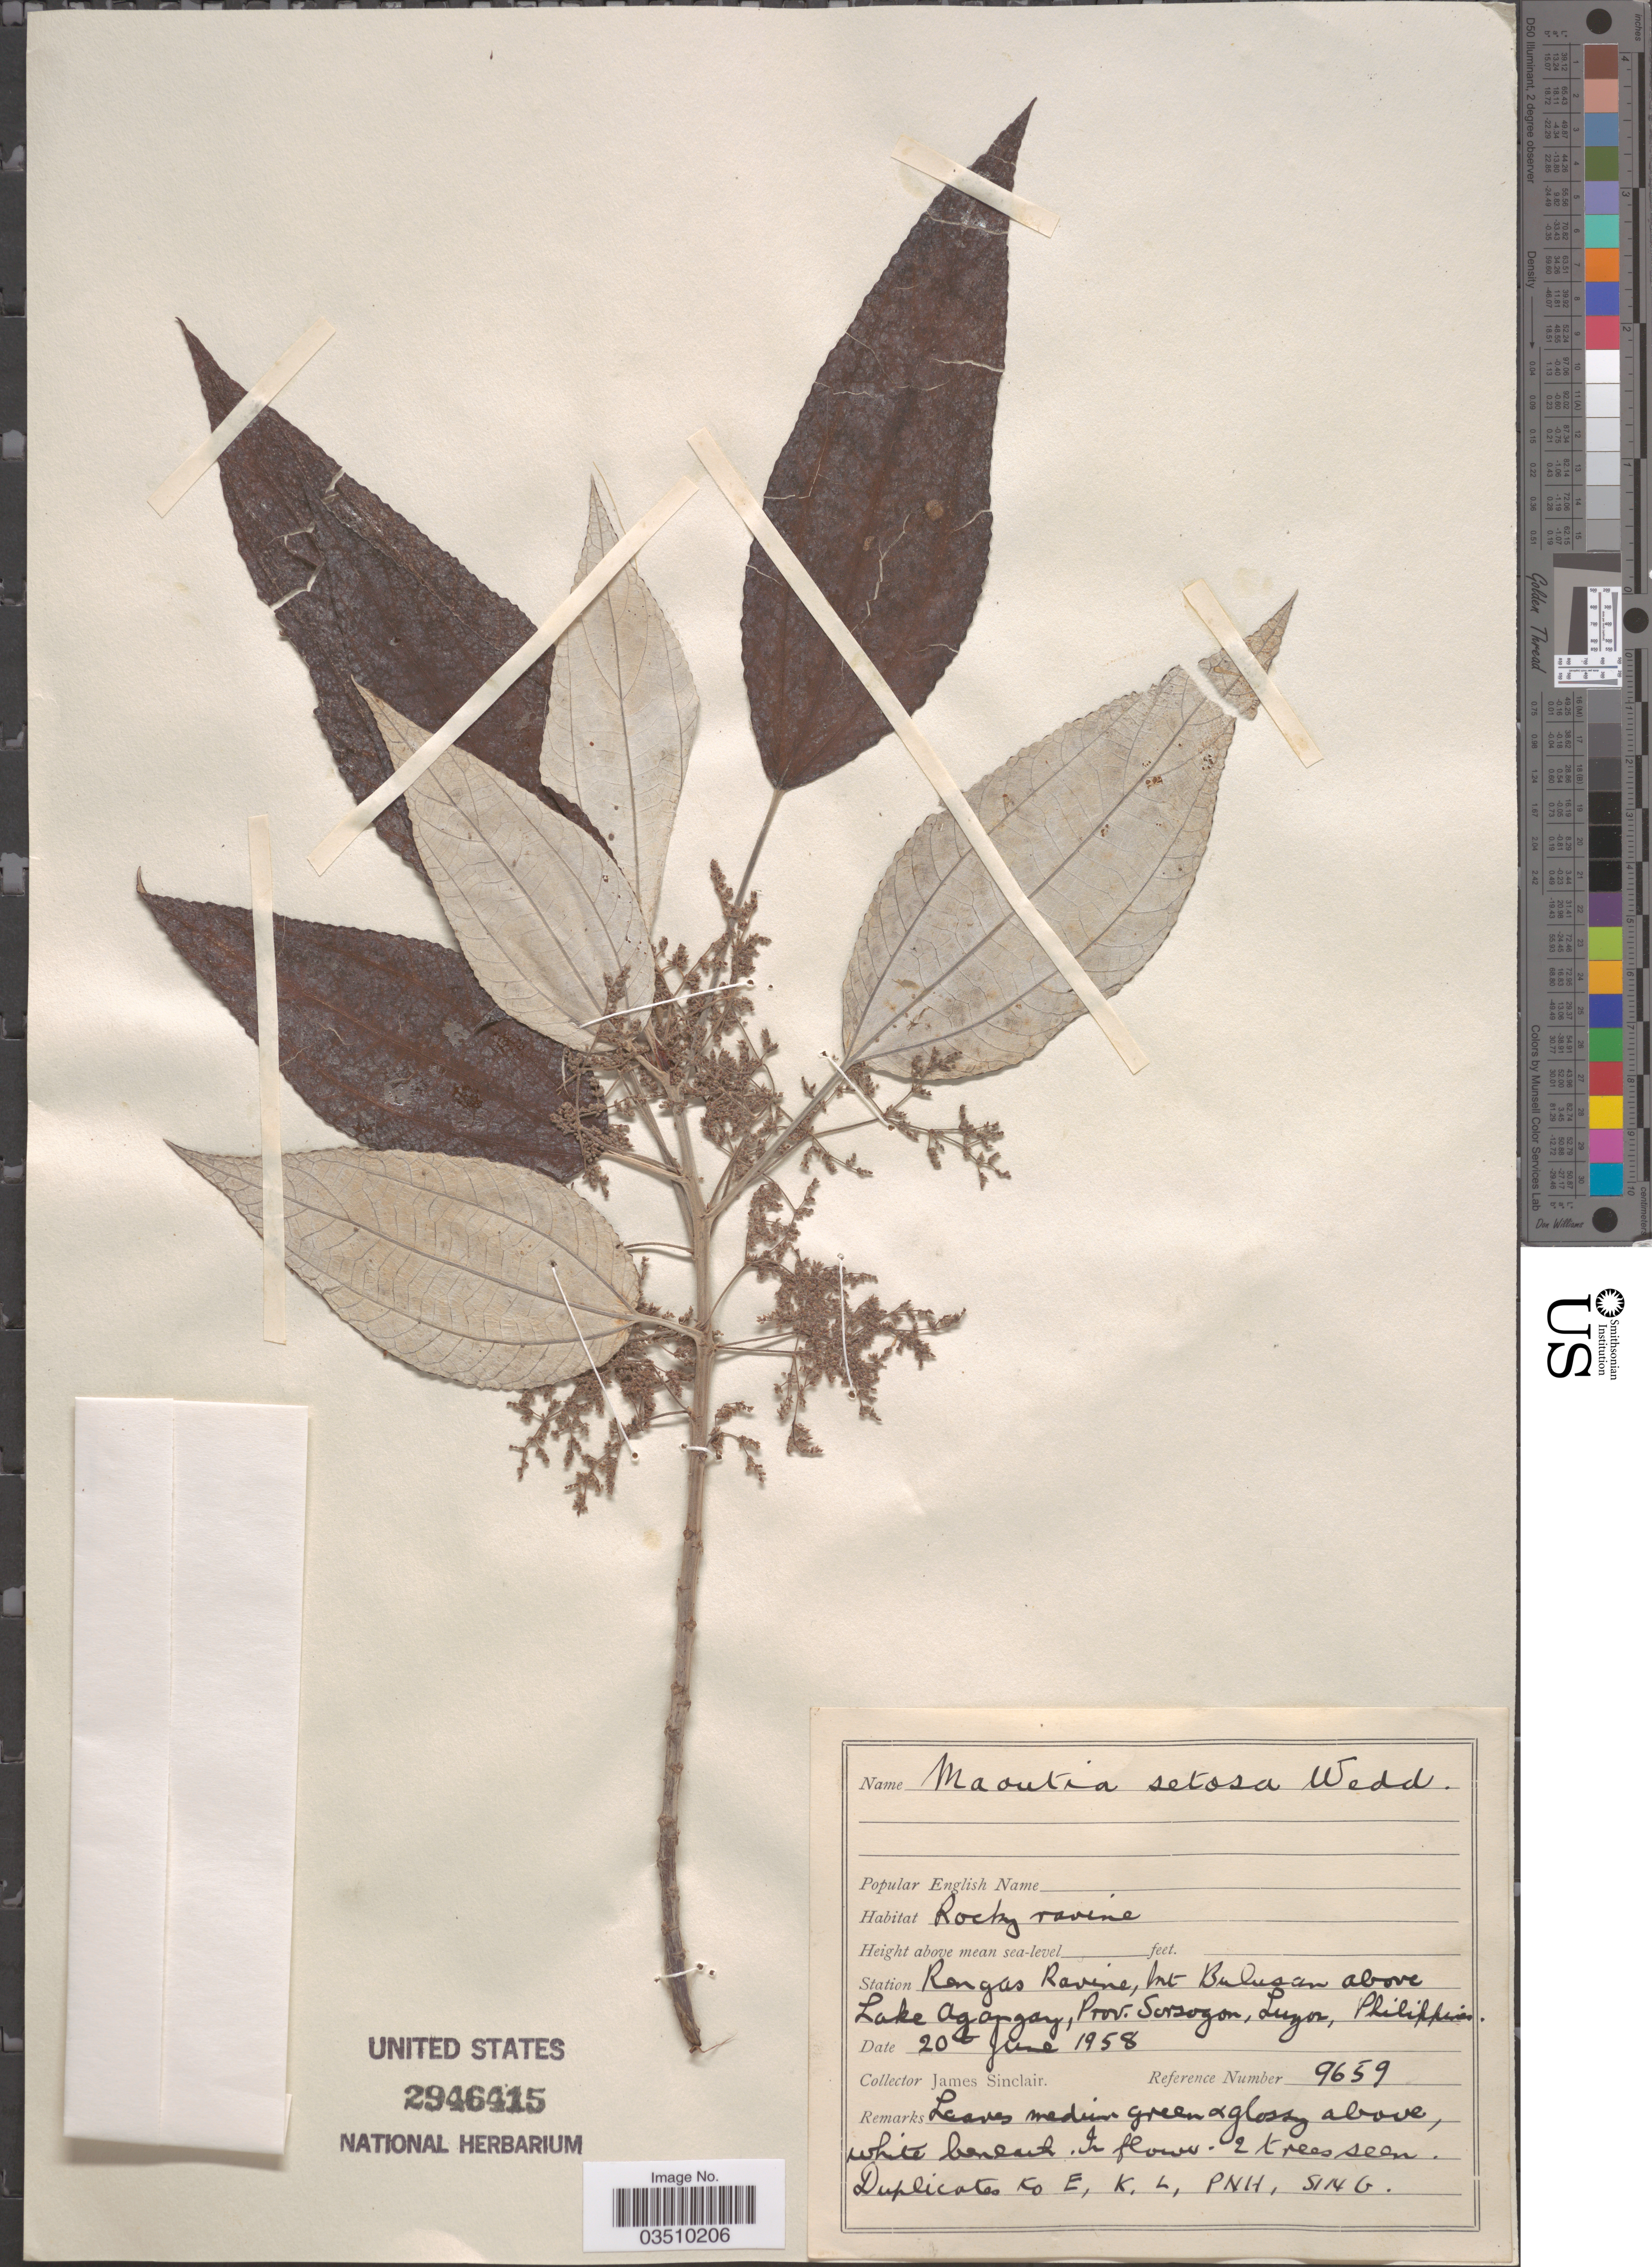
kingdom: Plantae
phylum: Tracheophyta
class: Magnoliopsida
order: Rosales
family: Urticaceae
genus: Maoutia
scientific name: Maoutia setosa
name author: Wedd.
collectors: J. Sinclair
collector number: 9659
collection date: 1958-06-20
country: Philippines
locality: Station Rangas Ravine, Mt. Bulusan above Lake Agangay, Prov. Sorsogon, Luzon.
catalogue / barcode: US 2946415